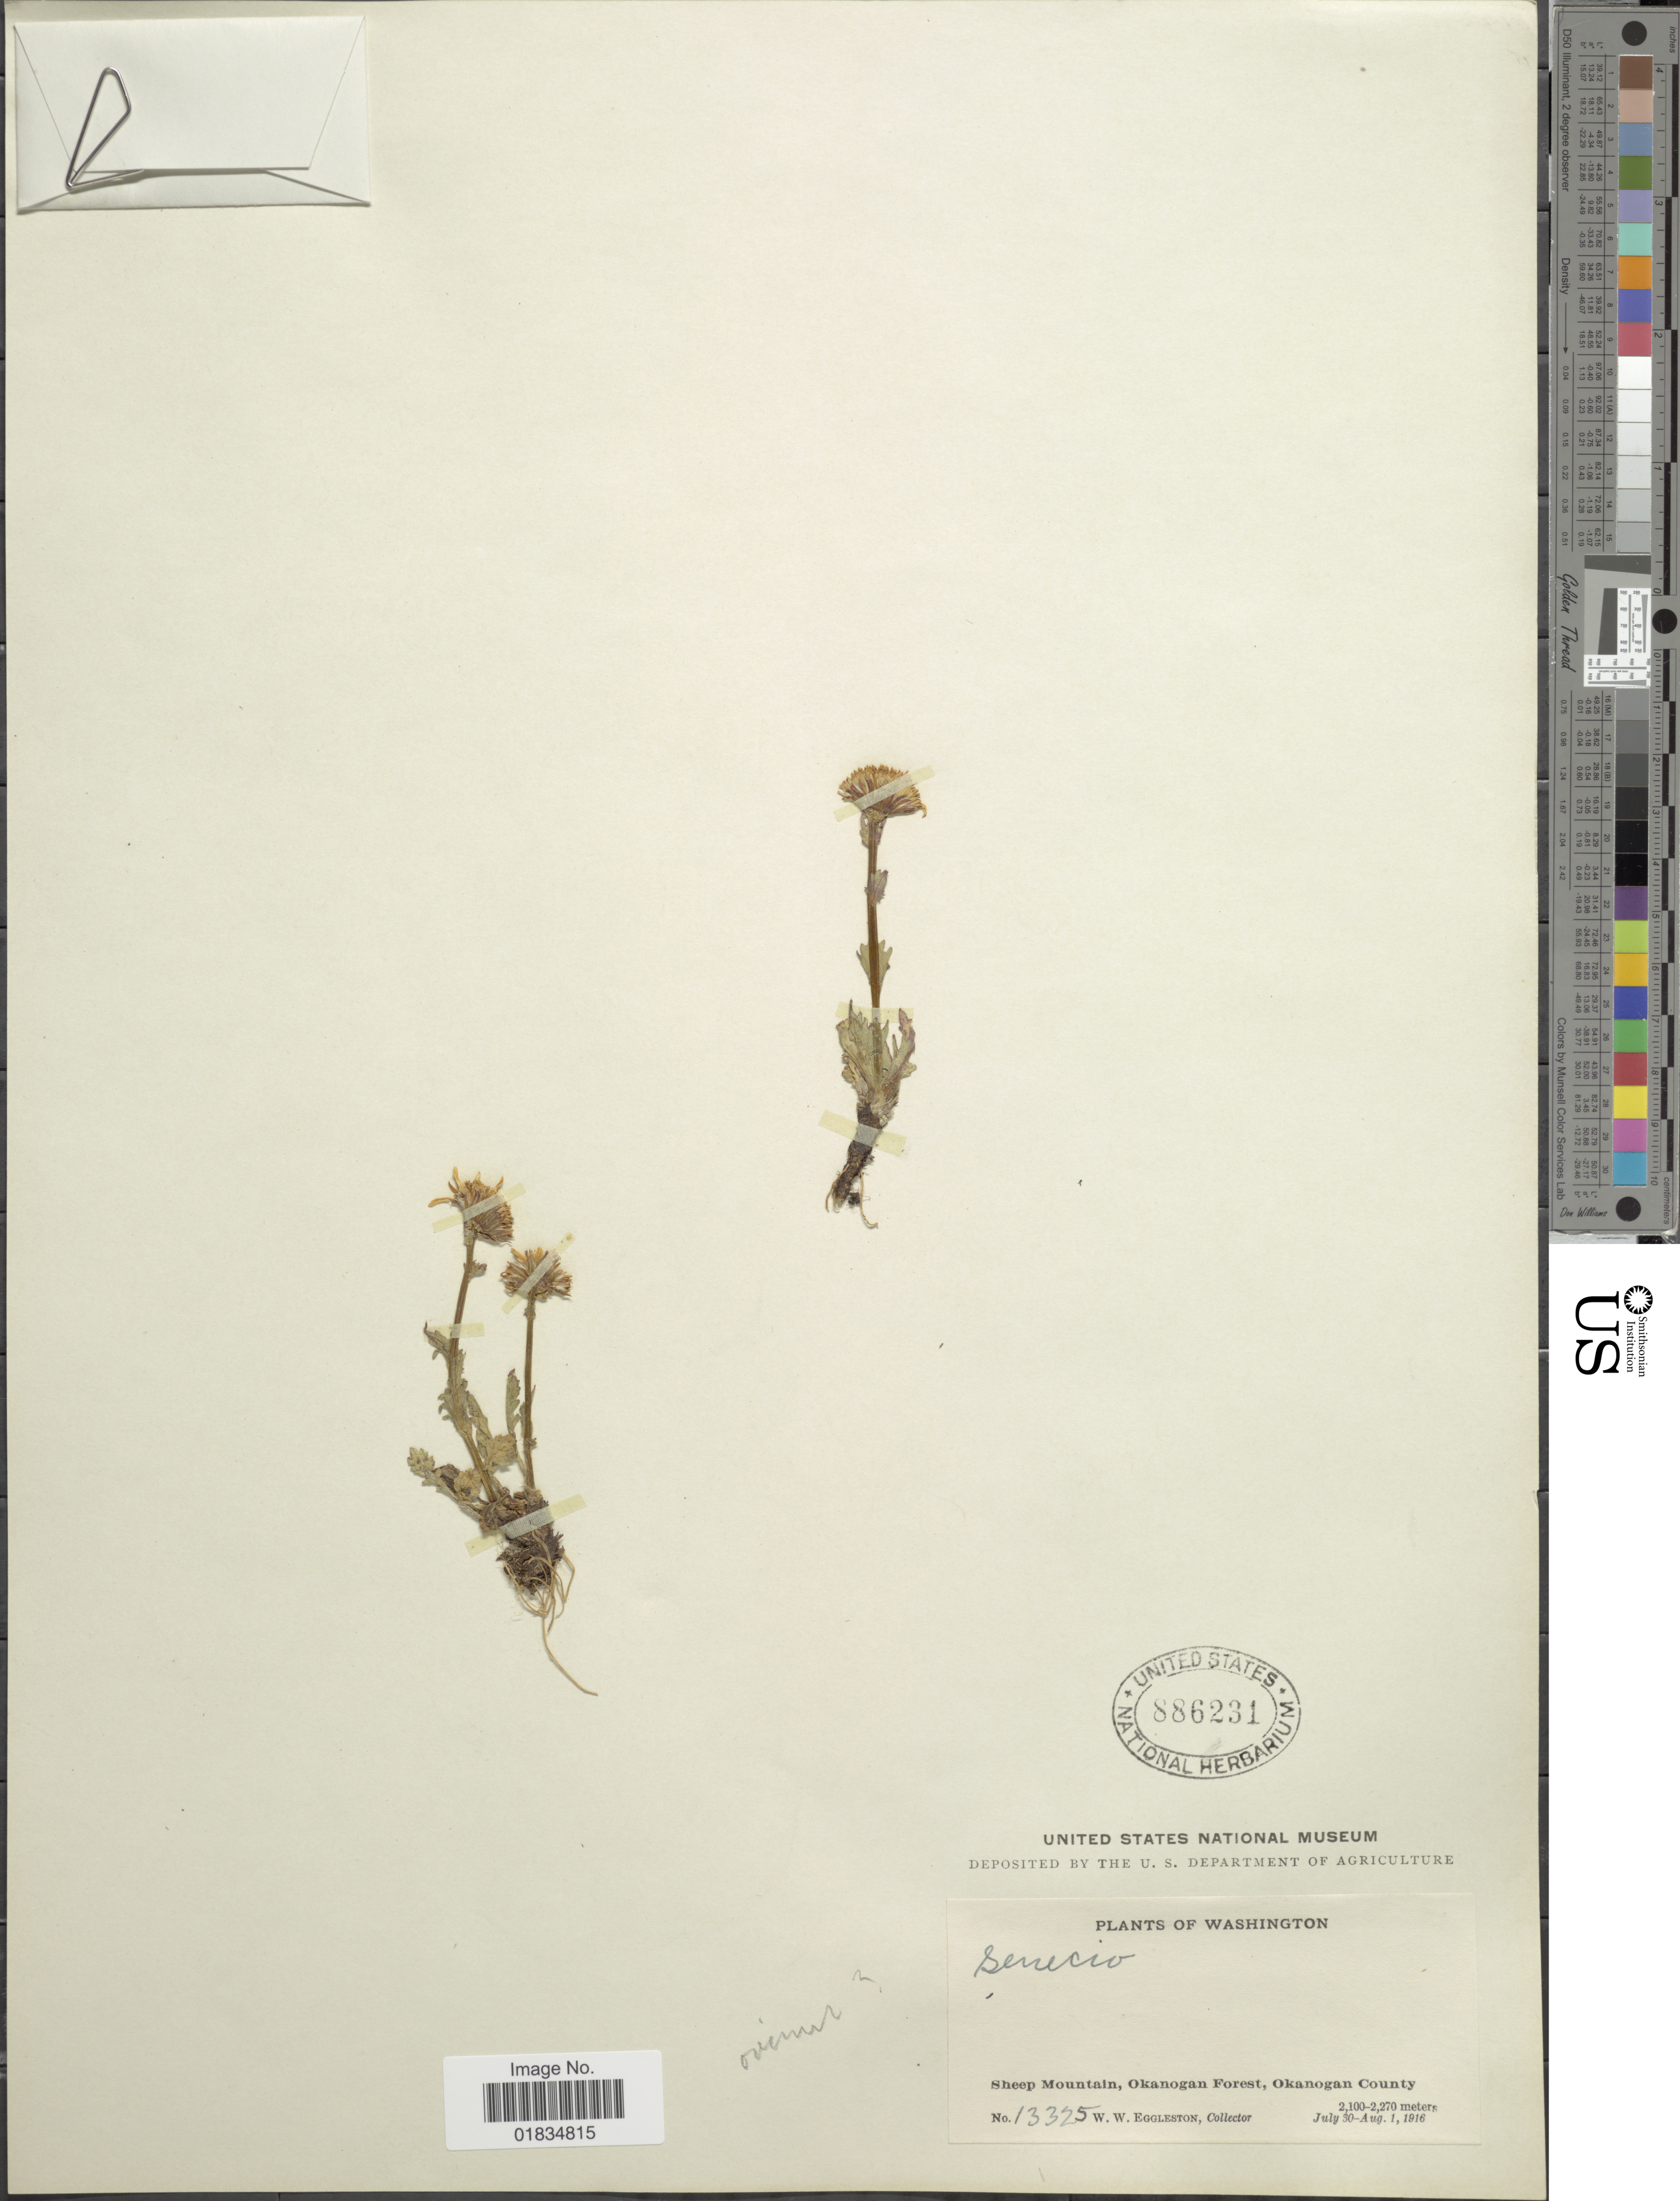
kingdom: Plantae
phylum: Tracheophyta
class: Magnoliopsida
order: Asterales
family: Asteraceae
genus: Packera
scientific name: Packera subnuda var. subnuda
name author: (DC.) Trock & T.M. Barkley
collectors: W. W. Eggleston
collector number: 13325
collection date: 1916-07-30/1916-08-01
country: United States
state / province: Washington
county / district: Okanogan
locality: Sheep Mountain, Okanogan Forest, Okanogan County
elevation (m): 2100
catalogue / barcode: US 886231